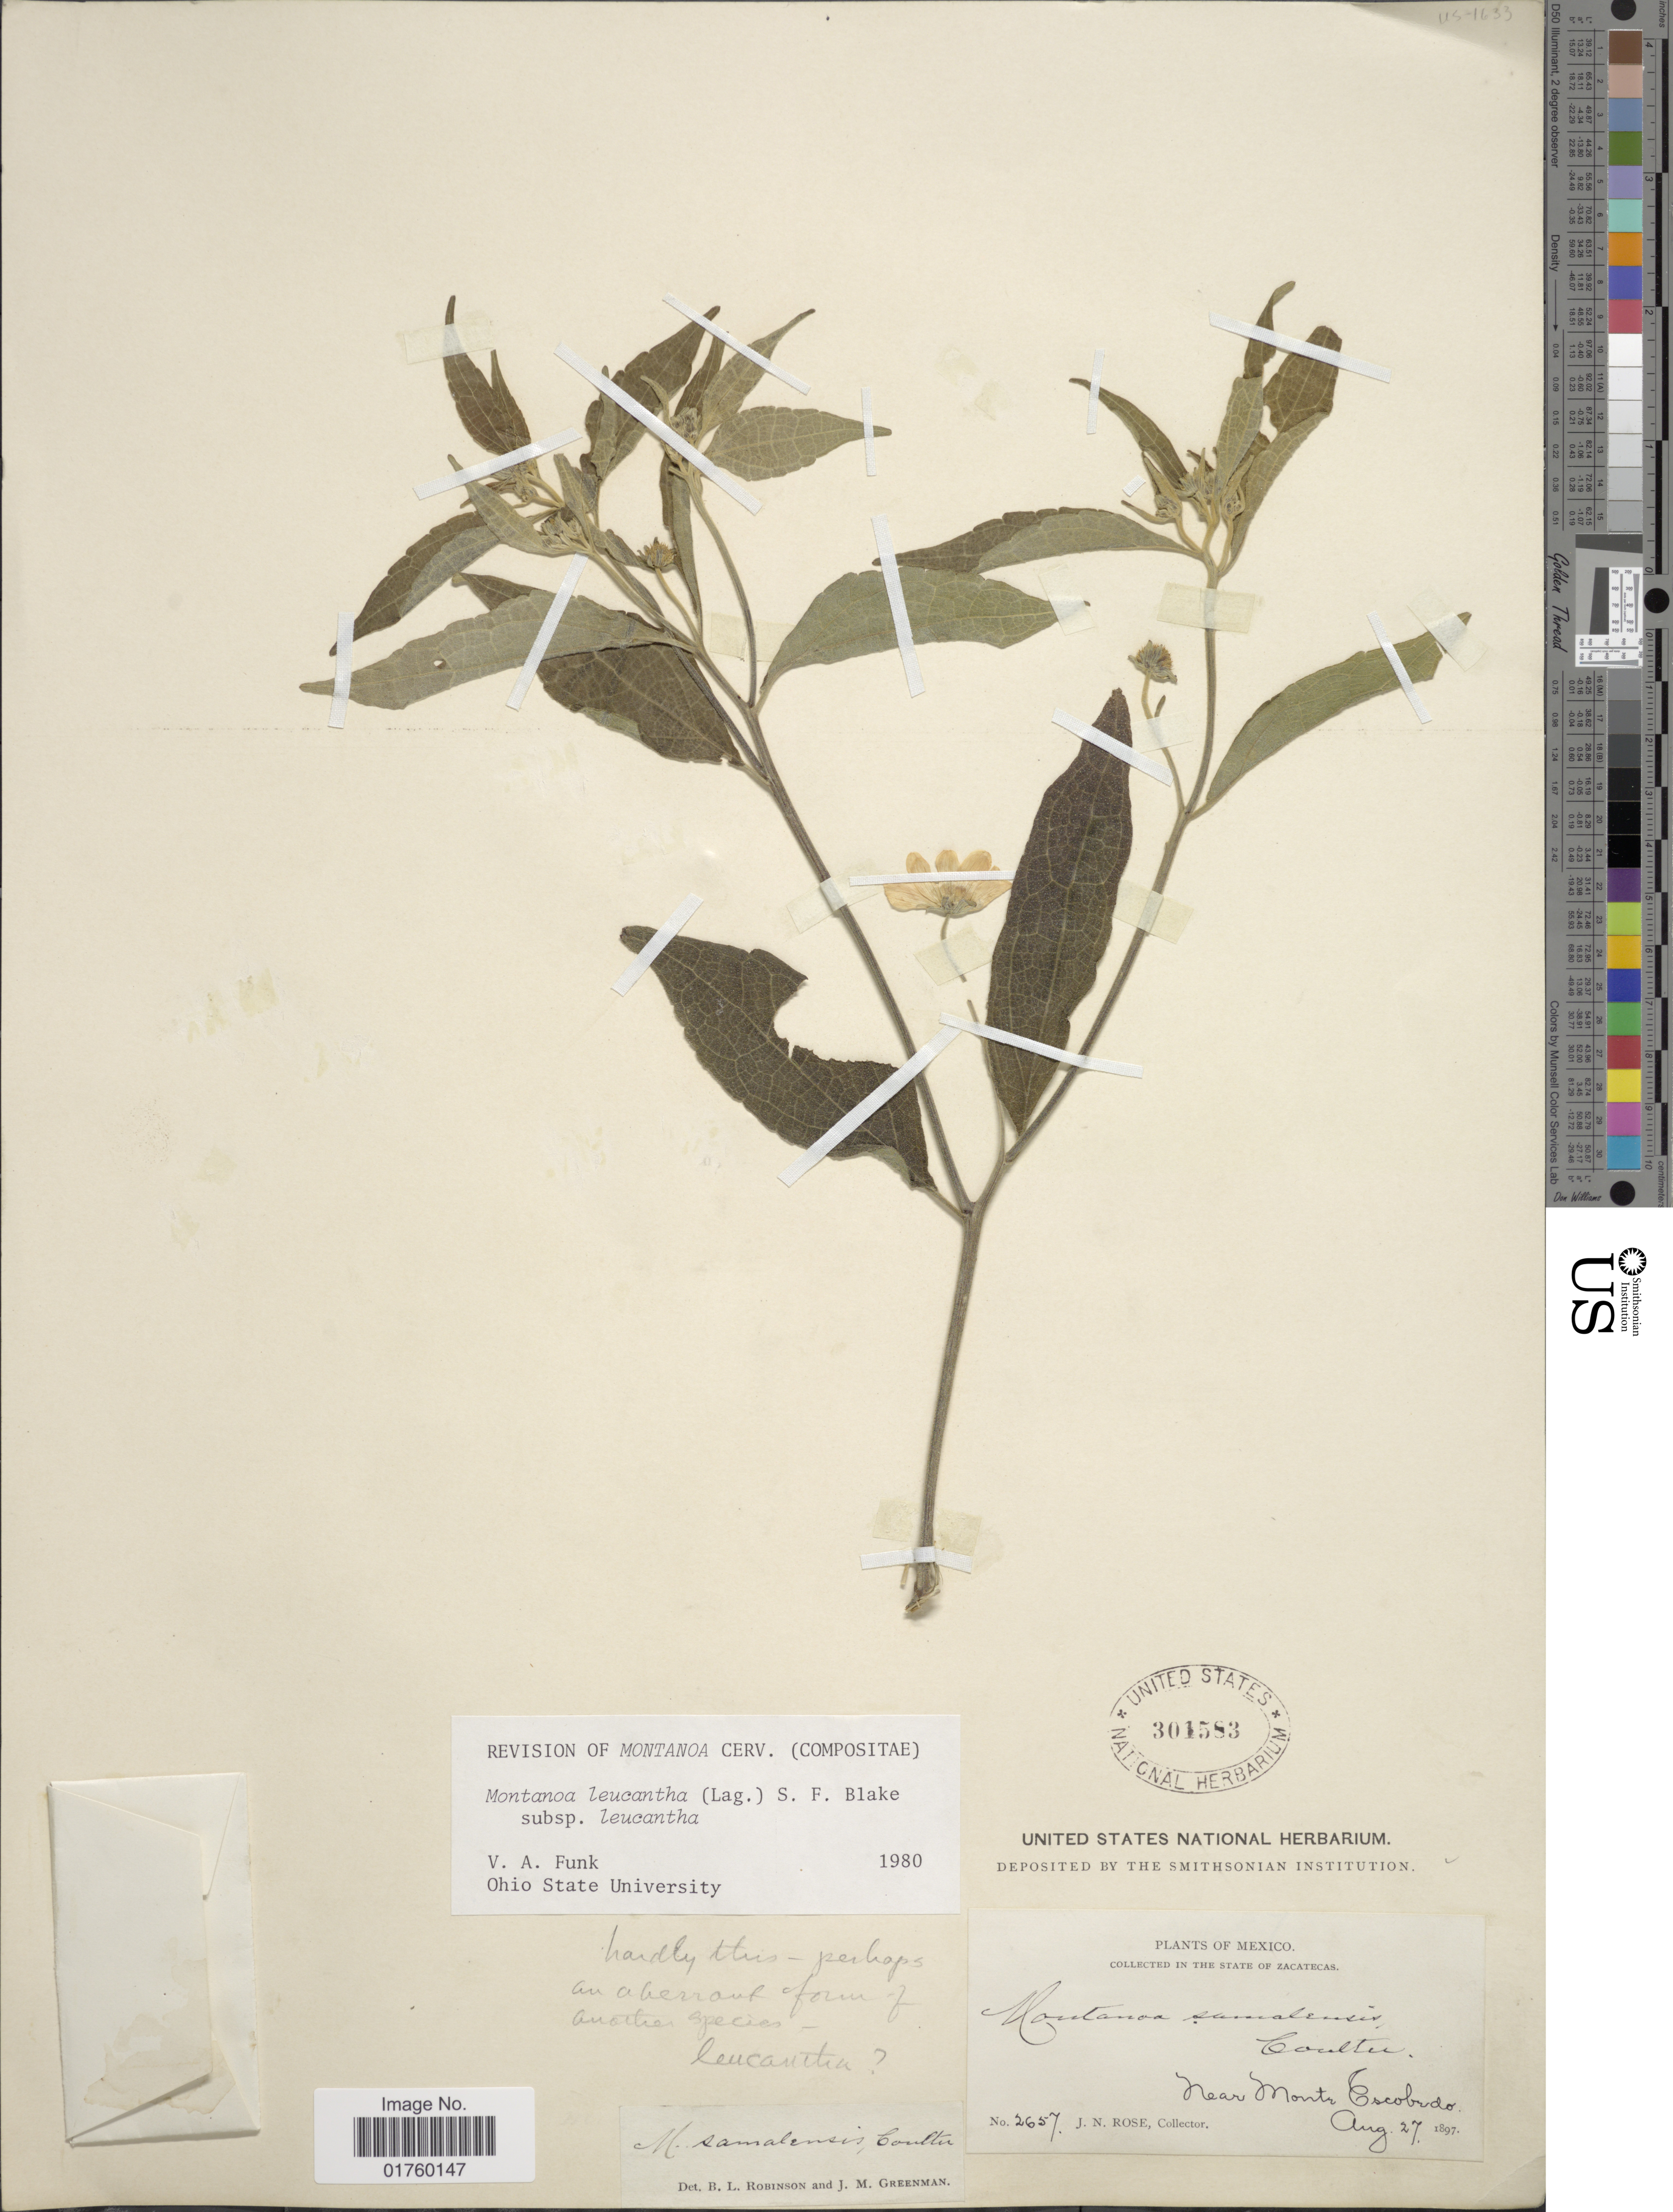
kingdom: Plantae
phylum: Tracheophyta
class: Magnoliopsida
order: Asterales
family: Asteraceae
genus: Montanoa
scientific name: Montanoa leucantha subsp. leucantha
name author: (Lag.) S.F. Blake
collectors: J. N. Rose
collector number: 2657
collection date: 1897-08-27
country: Mexico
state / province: Zacatecas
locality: Near Monte Escobido.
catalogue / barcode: US 301583